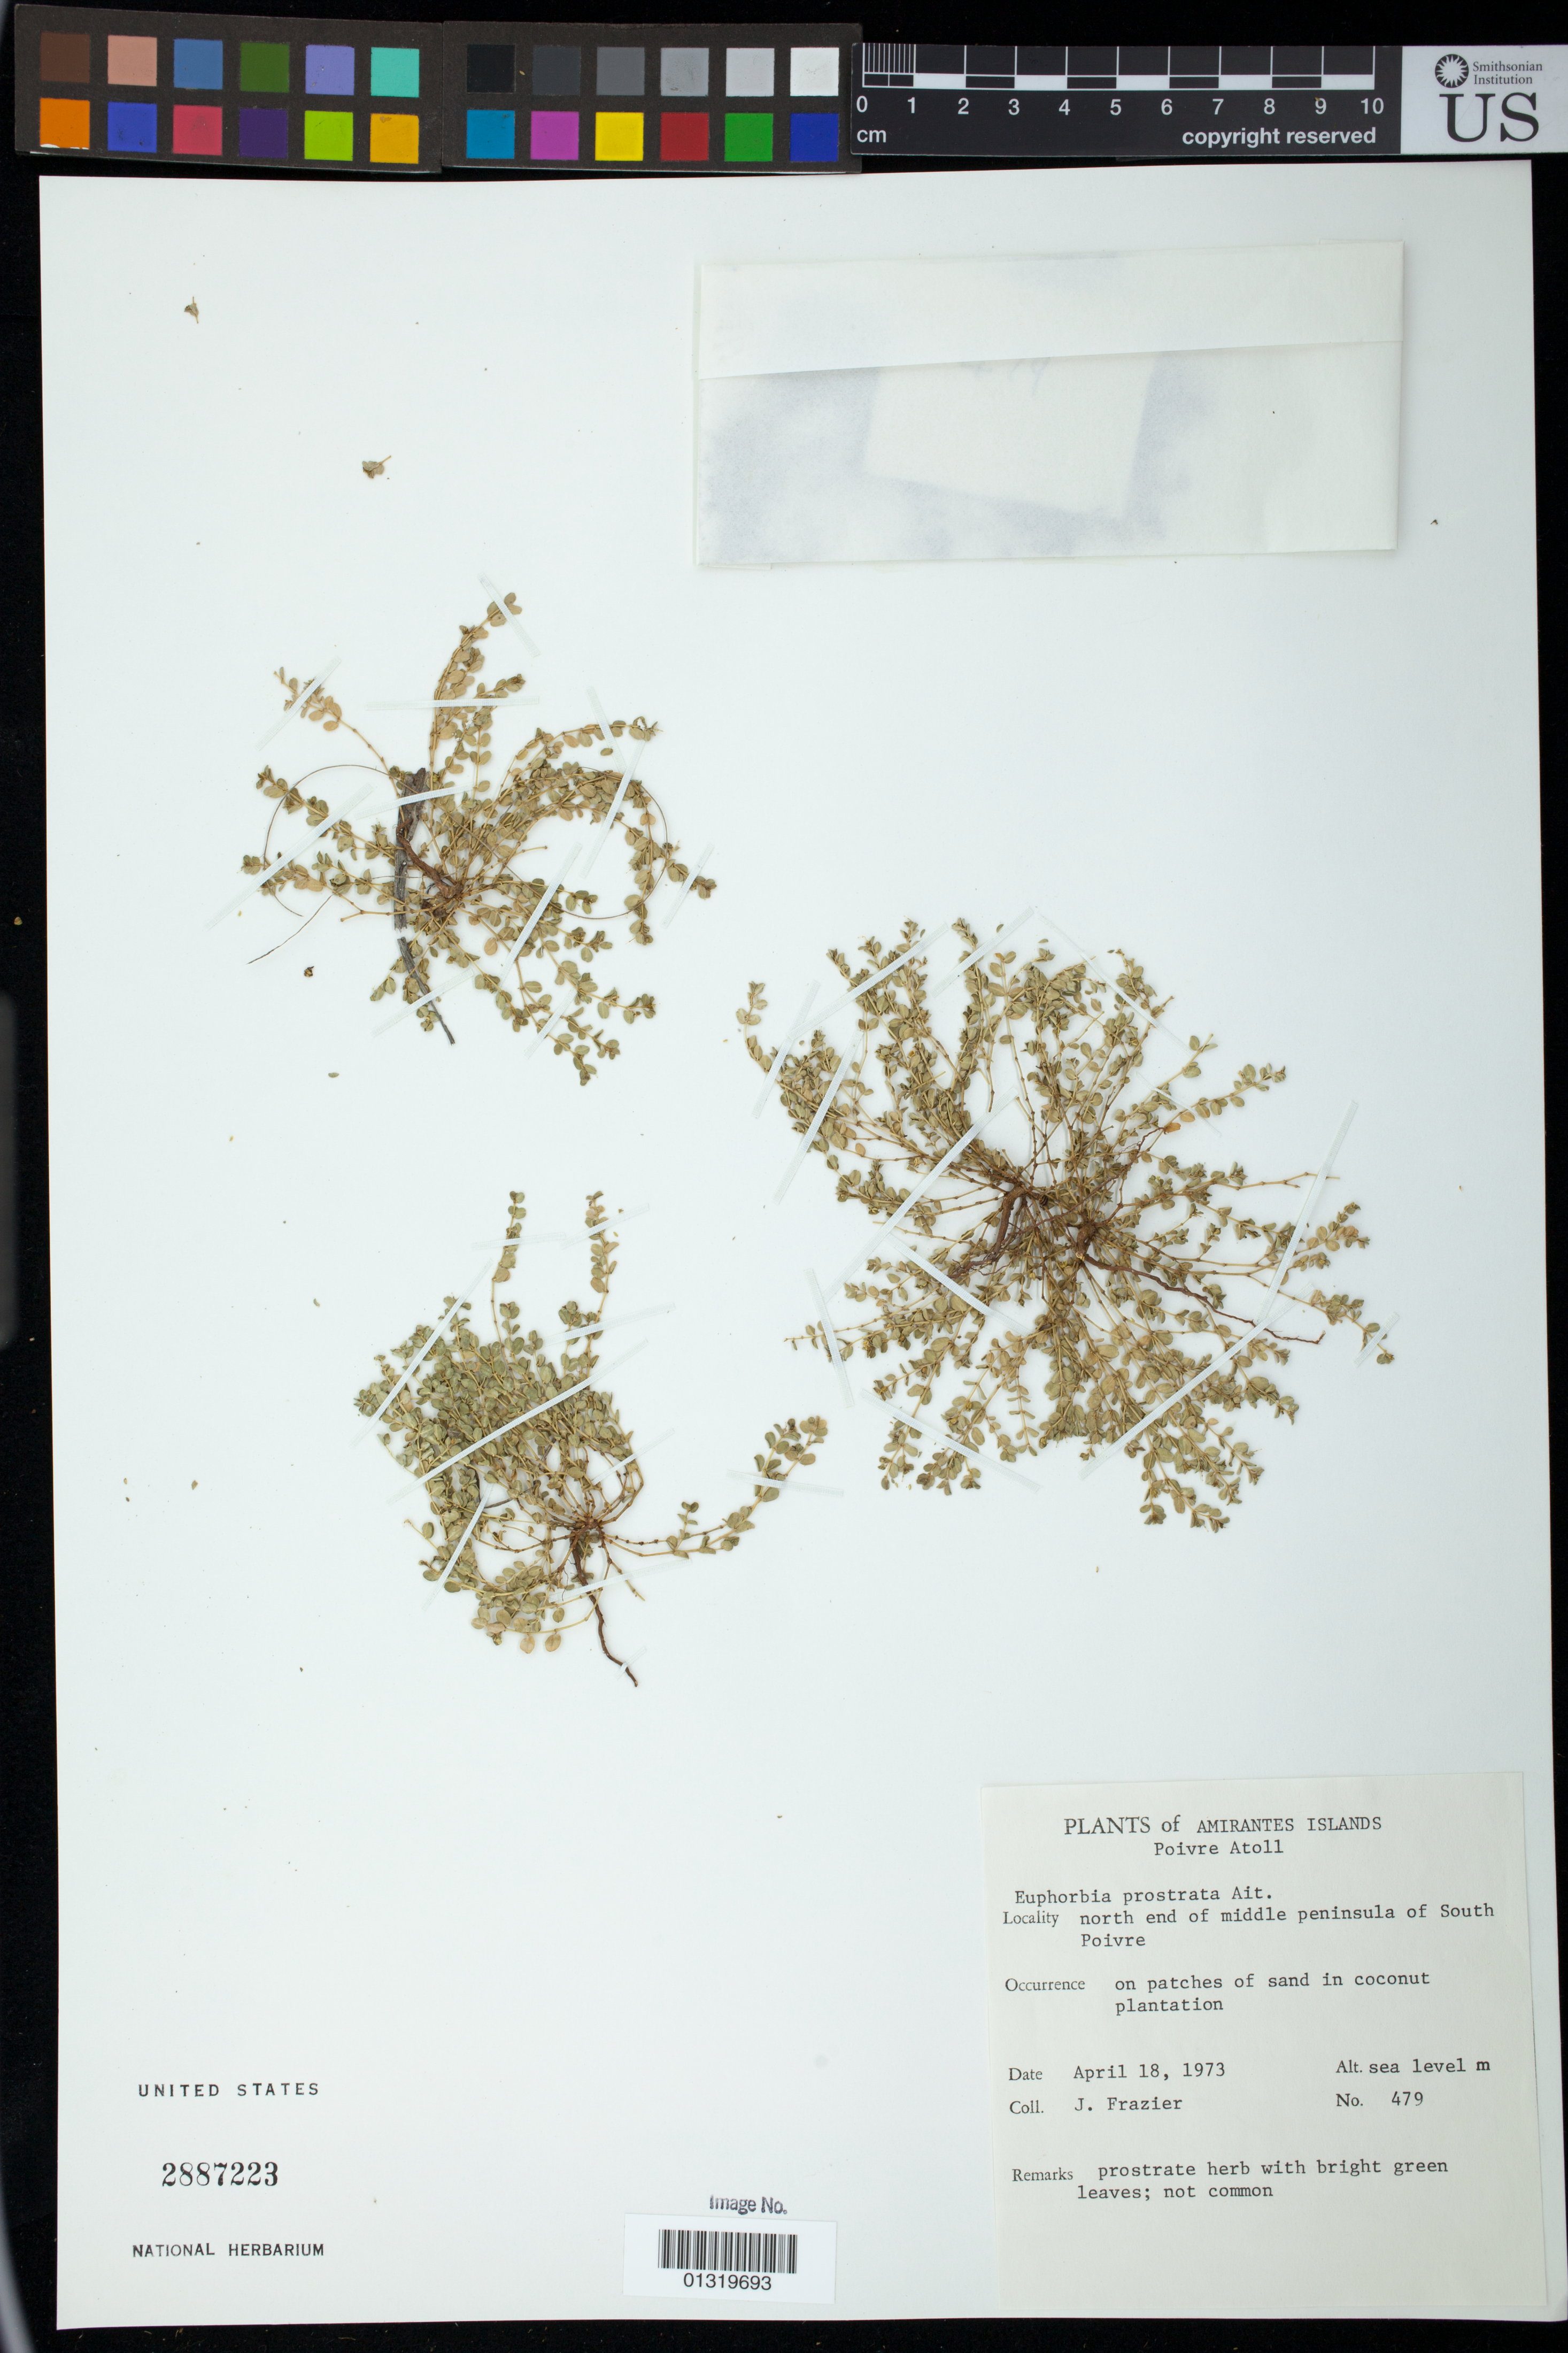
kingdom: Plantae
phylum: Tracheophyta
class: Magnoliopsida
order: Malpighiales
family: Euphorbiaceae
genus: Euphorbia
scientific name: Euphorbia prostrata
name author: Aiton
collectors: J. Frazier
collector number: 479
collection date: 1973-04-18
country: Seychelles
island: Amirantes Islands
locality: Poivre Atoll; north end of middle peninsula of South Poivre; occurrence on bare patches of sand in coconut plantation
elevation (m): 0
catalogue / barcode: US 2887223